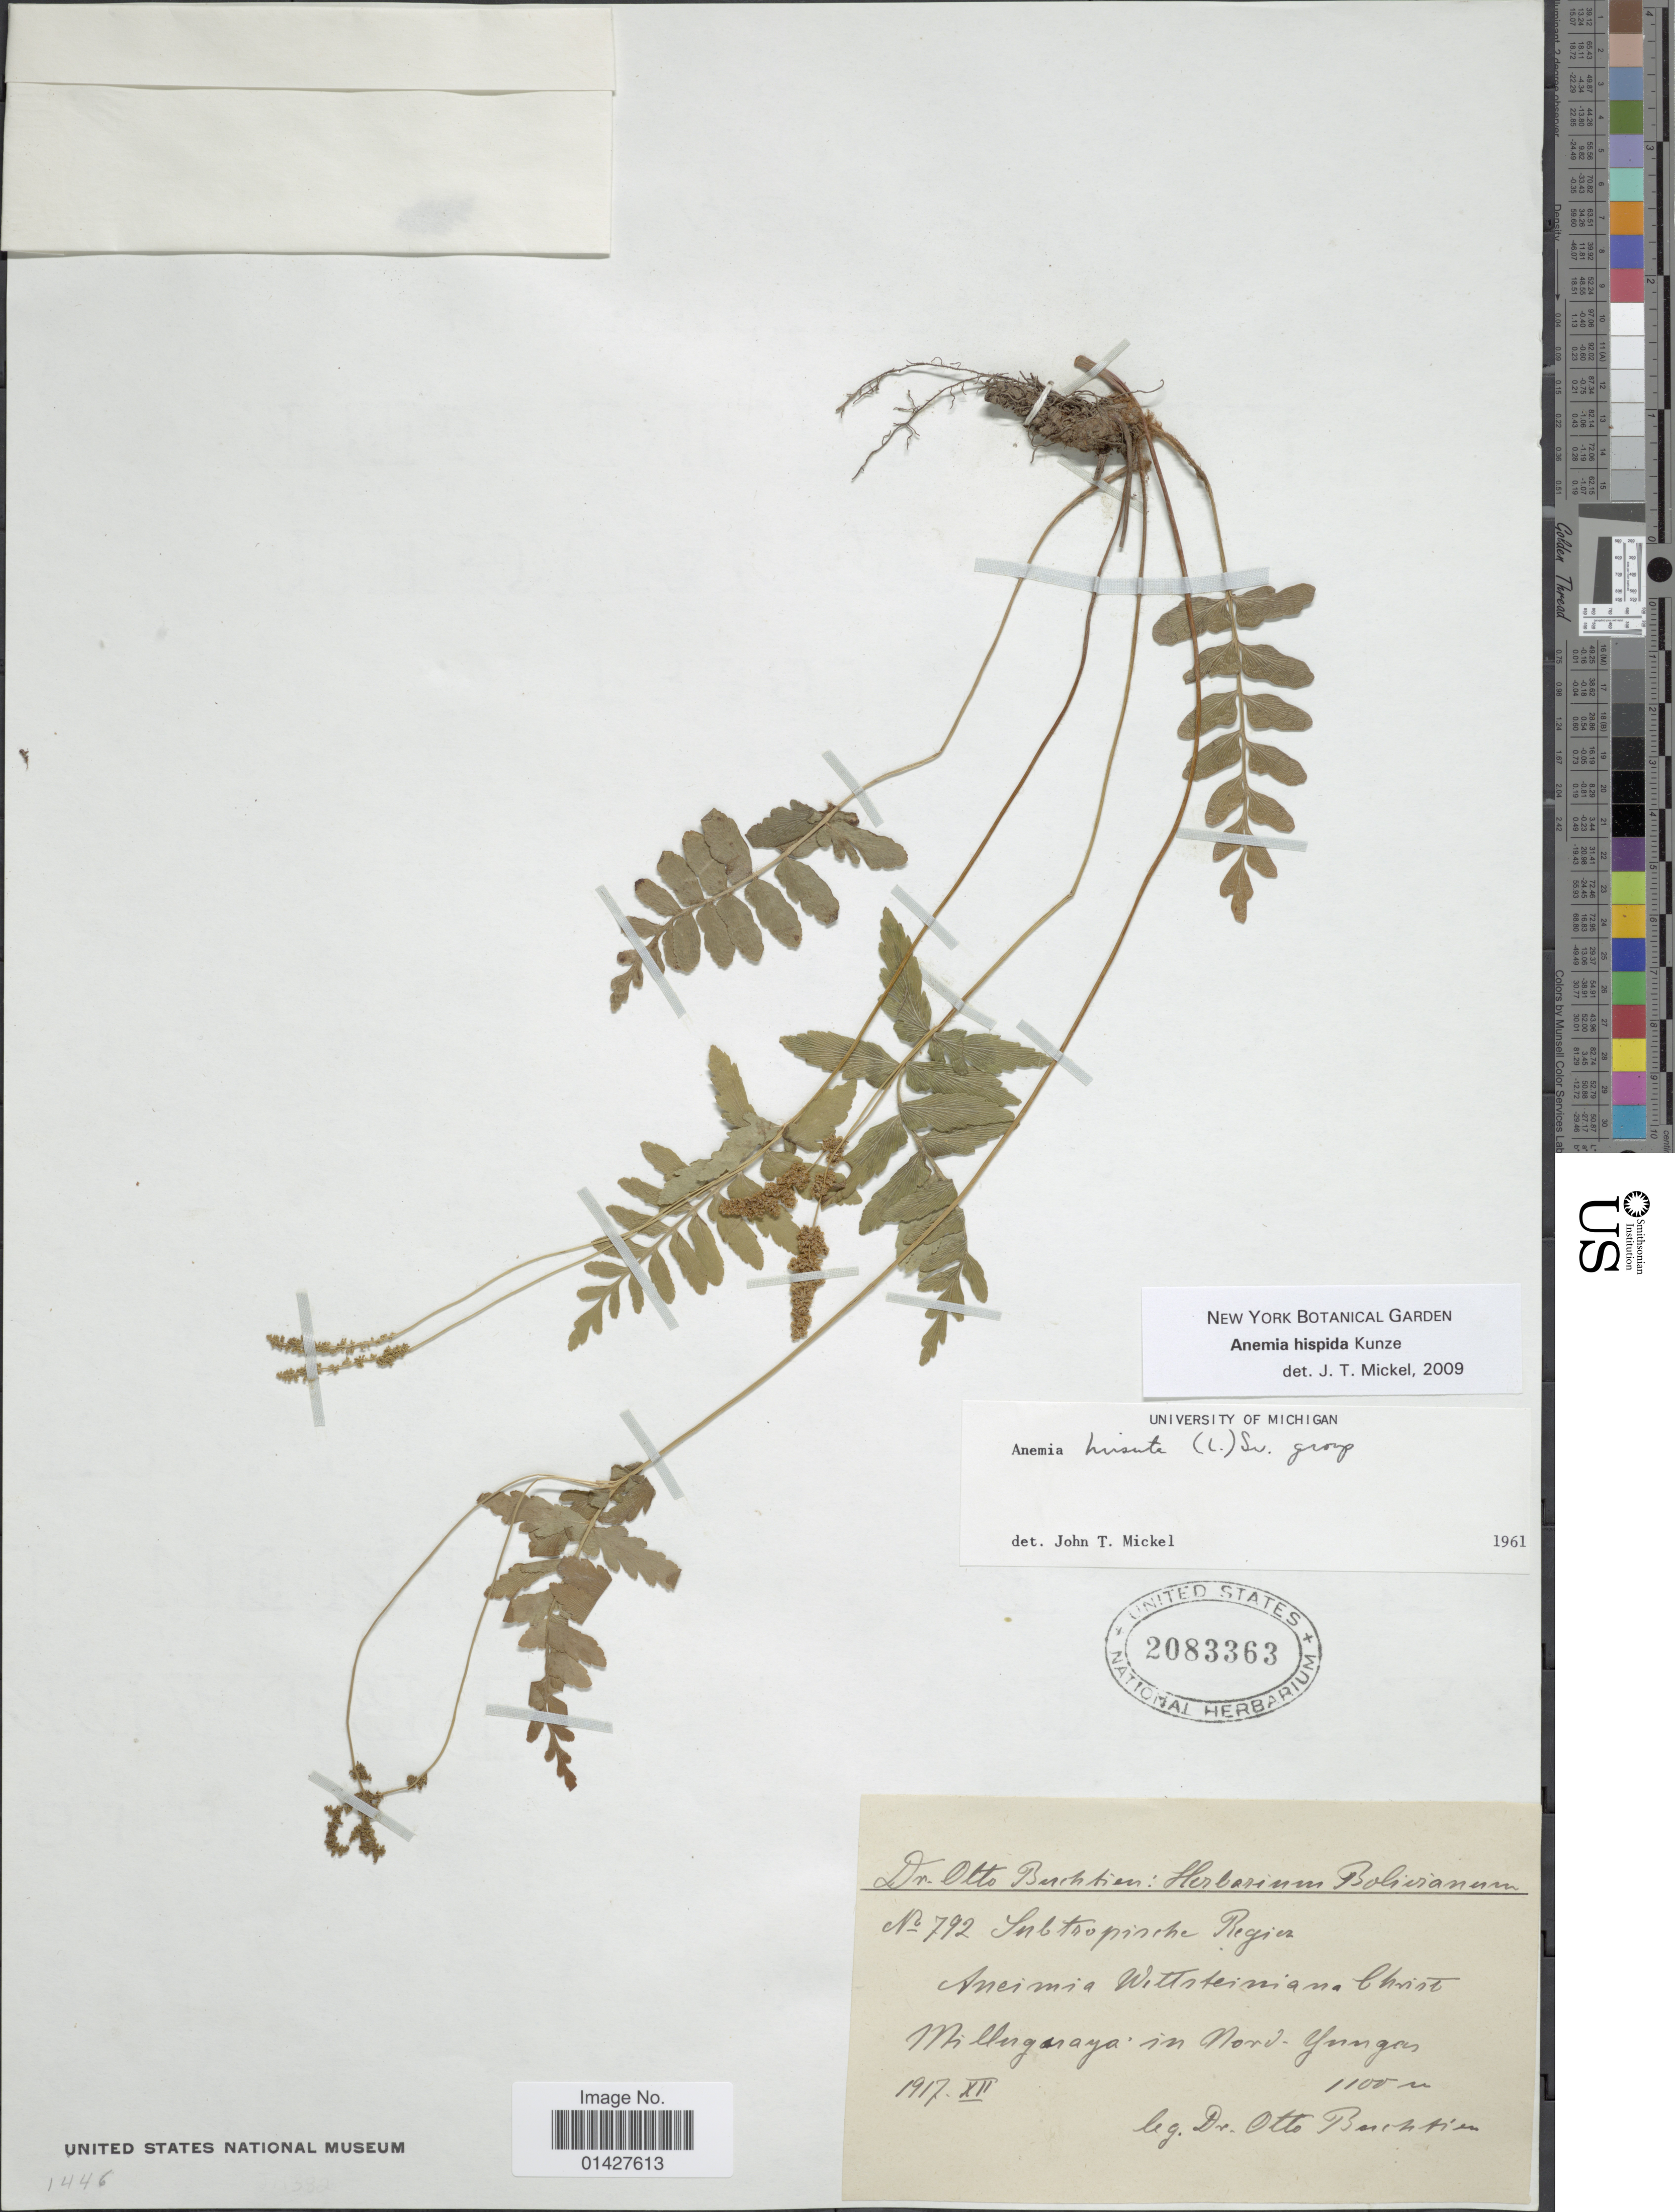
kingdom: Plantae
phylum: Tracheophyta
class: Polypodiopsida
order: Schizaeales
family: Anemiaceae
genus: Anemia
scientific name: Anemia hispida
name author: Kunze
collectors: O. Buchtien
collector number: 792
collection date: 1917-12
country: Bolivia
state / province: La Paz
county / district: Nor Yungas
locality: Milluguaya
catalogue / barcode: US 2083363